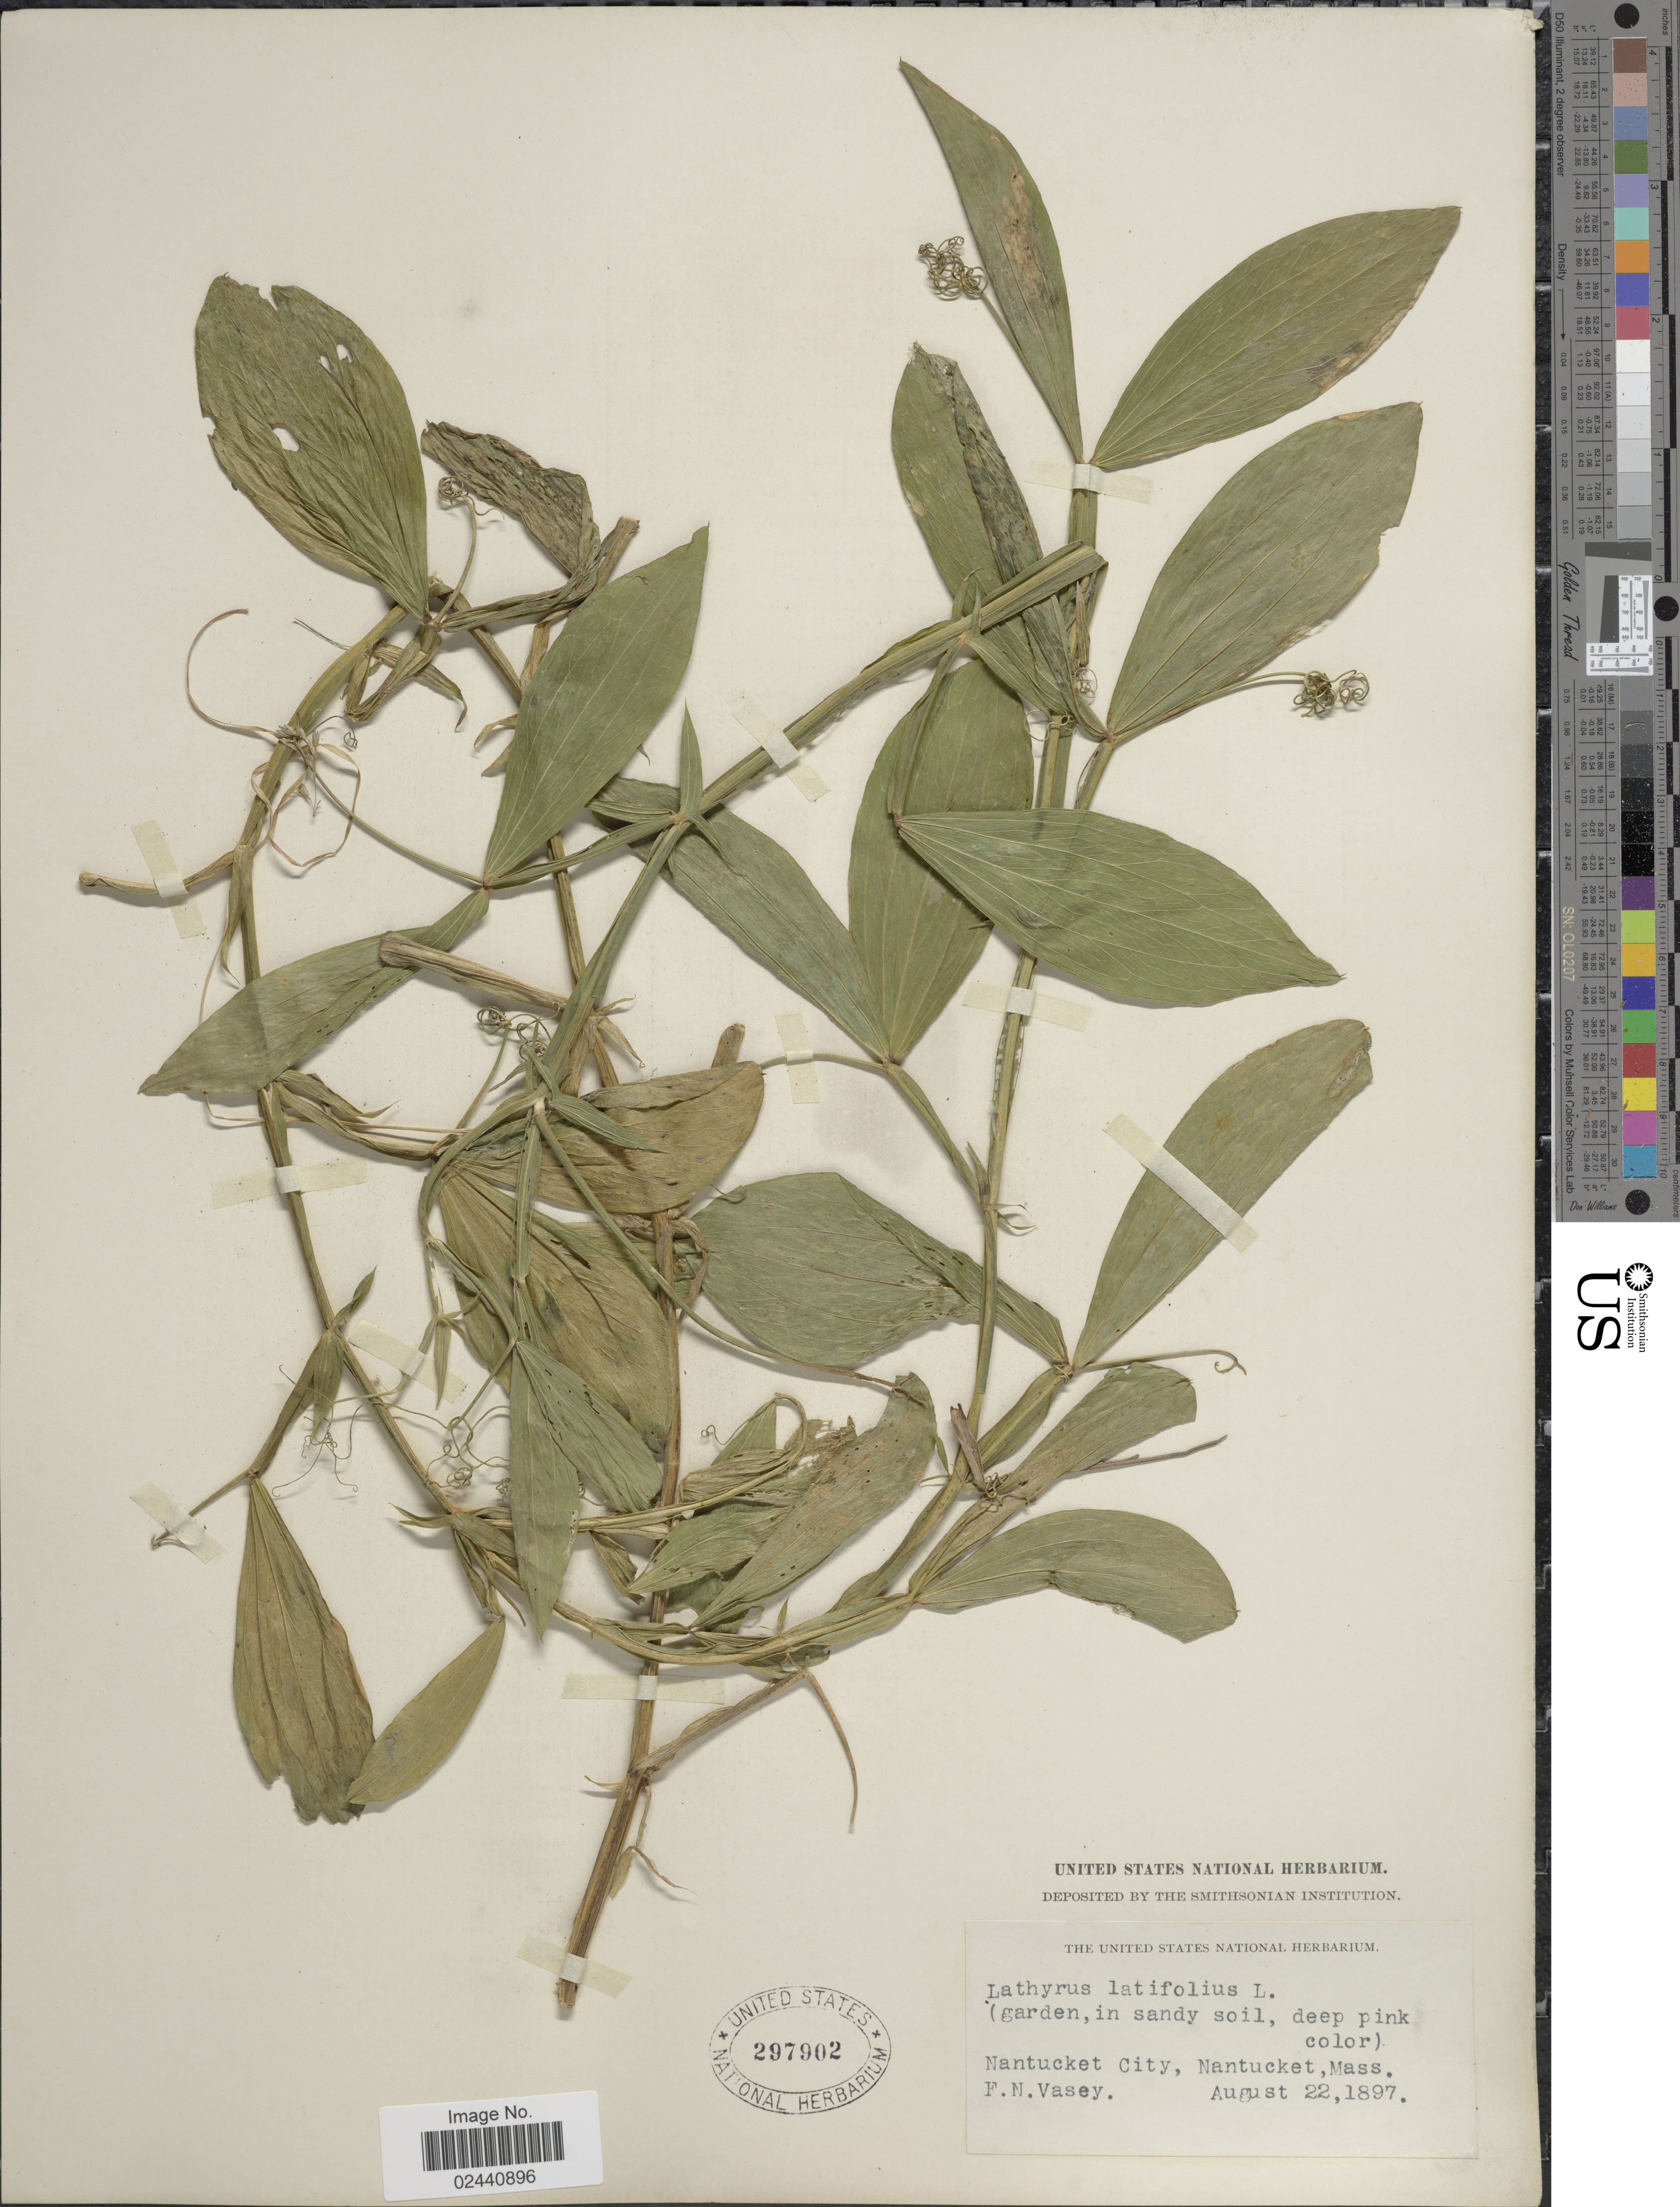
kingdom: Plantae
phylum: Tracheophyta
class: Magnoliopsida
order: Fabales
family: Fabaceae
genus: Lathyrus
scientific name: Lathyrus latifolius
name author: L.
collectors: F. N. Vasey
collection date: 1897-08-22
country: United States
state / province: Massachusetts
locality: Nantucket City, Nantucket.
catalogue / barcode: US 297902